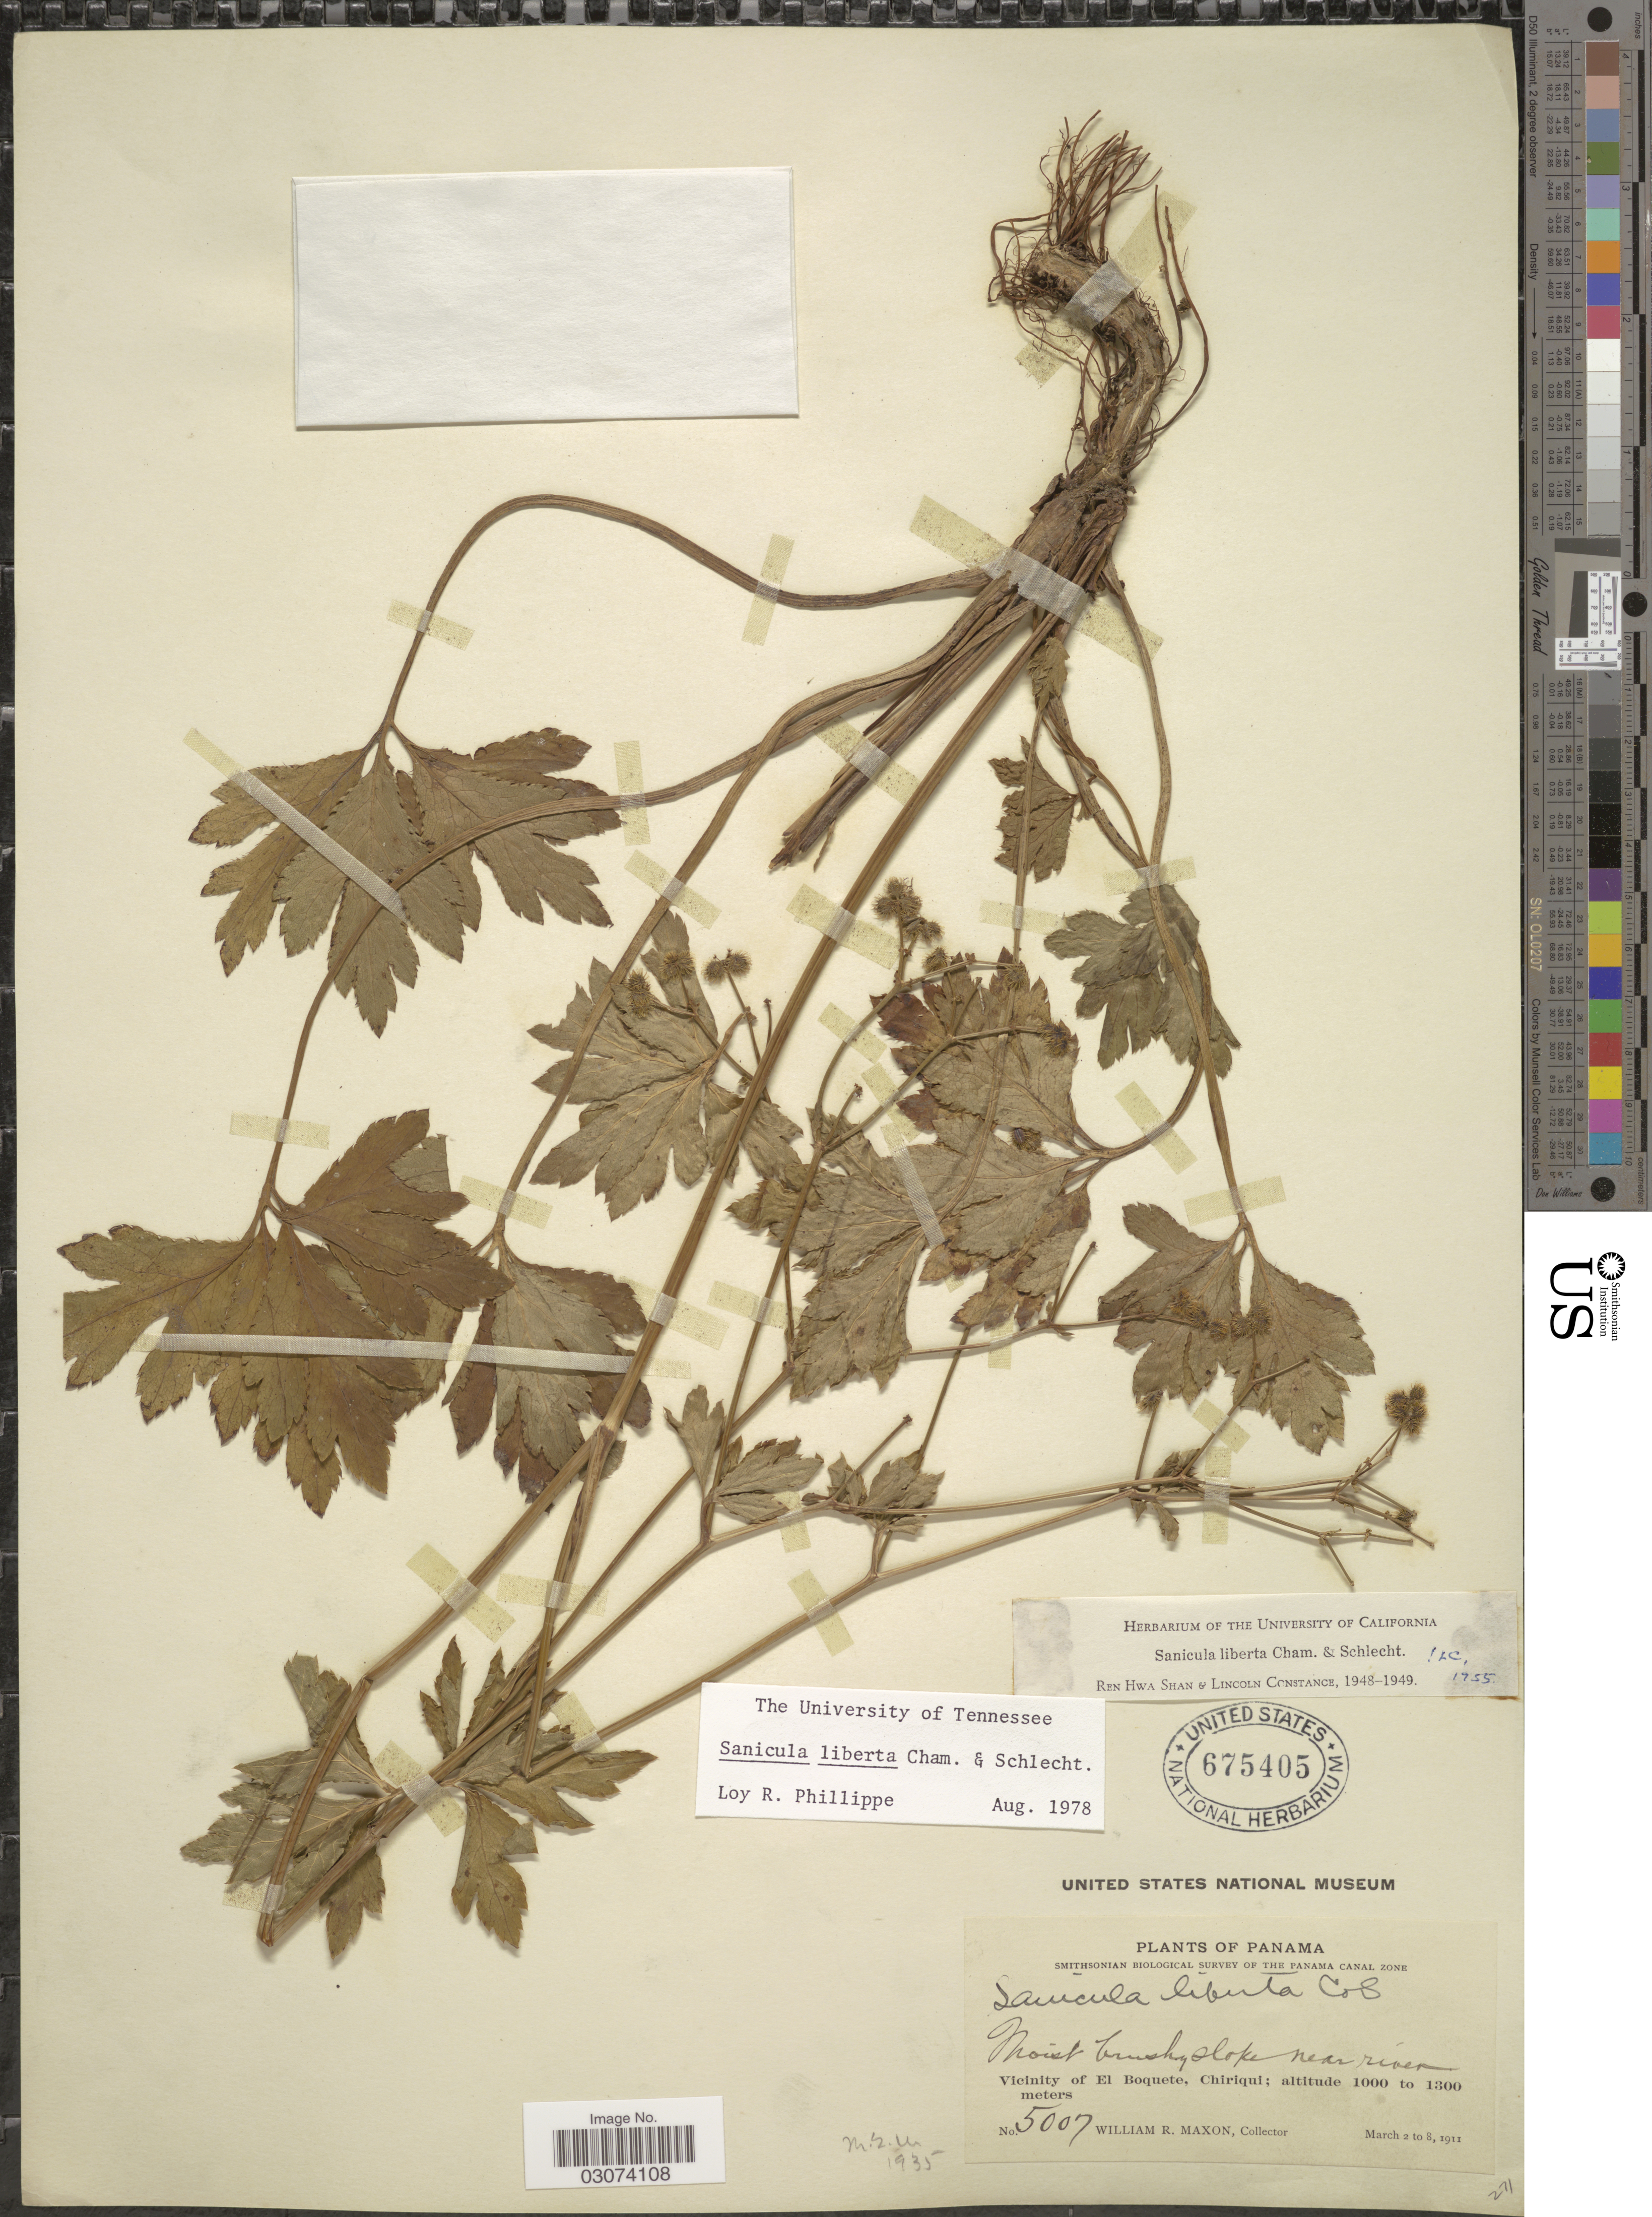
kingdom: Plantae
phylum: Tracheophyta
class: Magnoliopsida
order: Apiales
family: Apiaceae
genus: Sanicula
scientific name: Sanicula liberta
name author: Cham. & Schltdl.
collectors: W. R. Maxon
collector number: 5007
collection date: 1911-03-02/1911-03-08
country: Panama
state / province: Chiriqui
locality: Moist bushy slope near river. Vicinity of El Boquete.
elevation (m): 1000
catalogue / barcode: US 675405